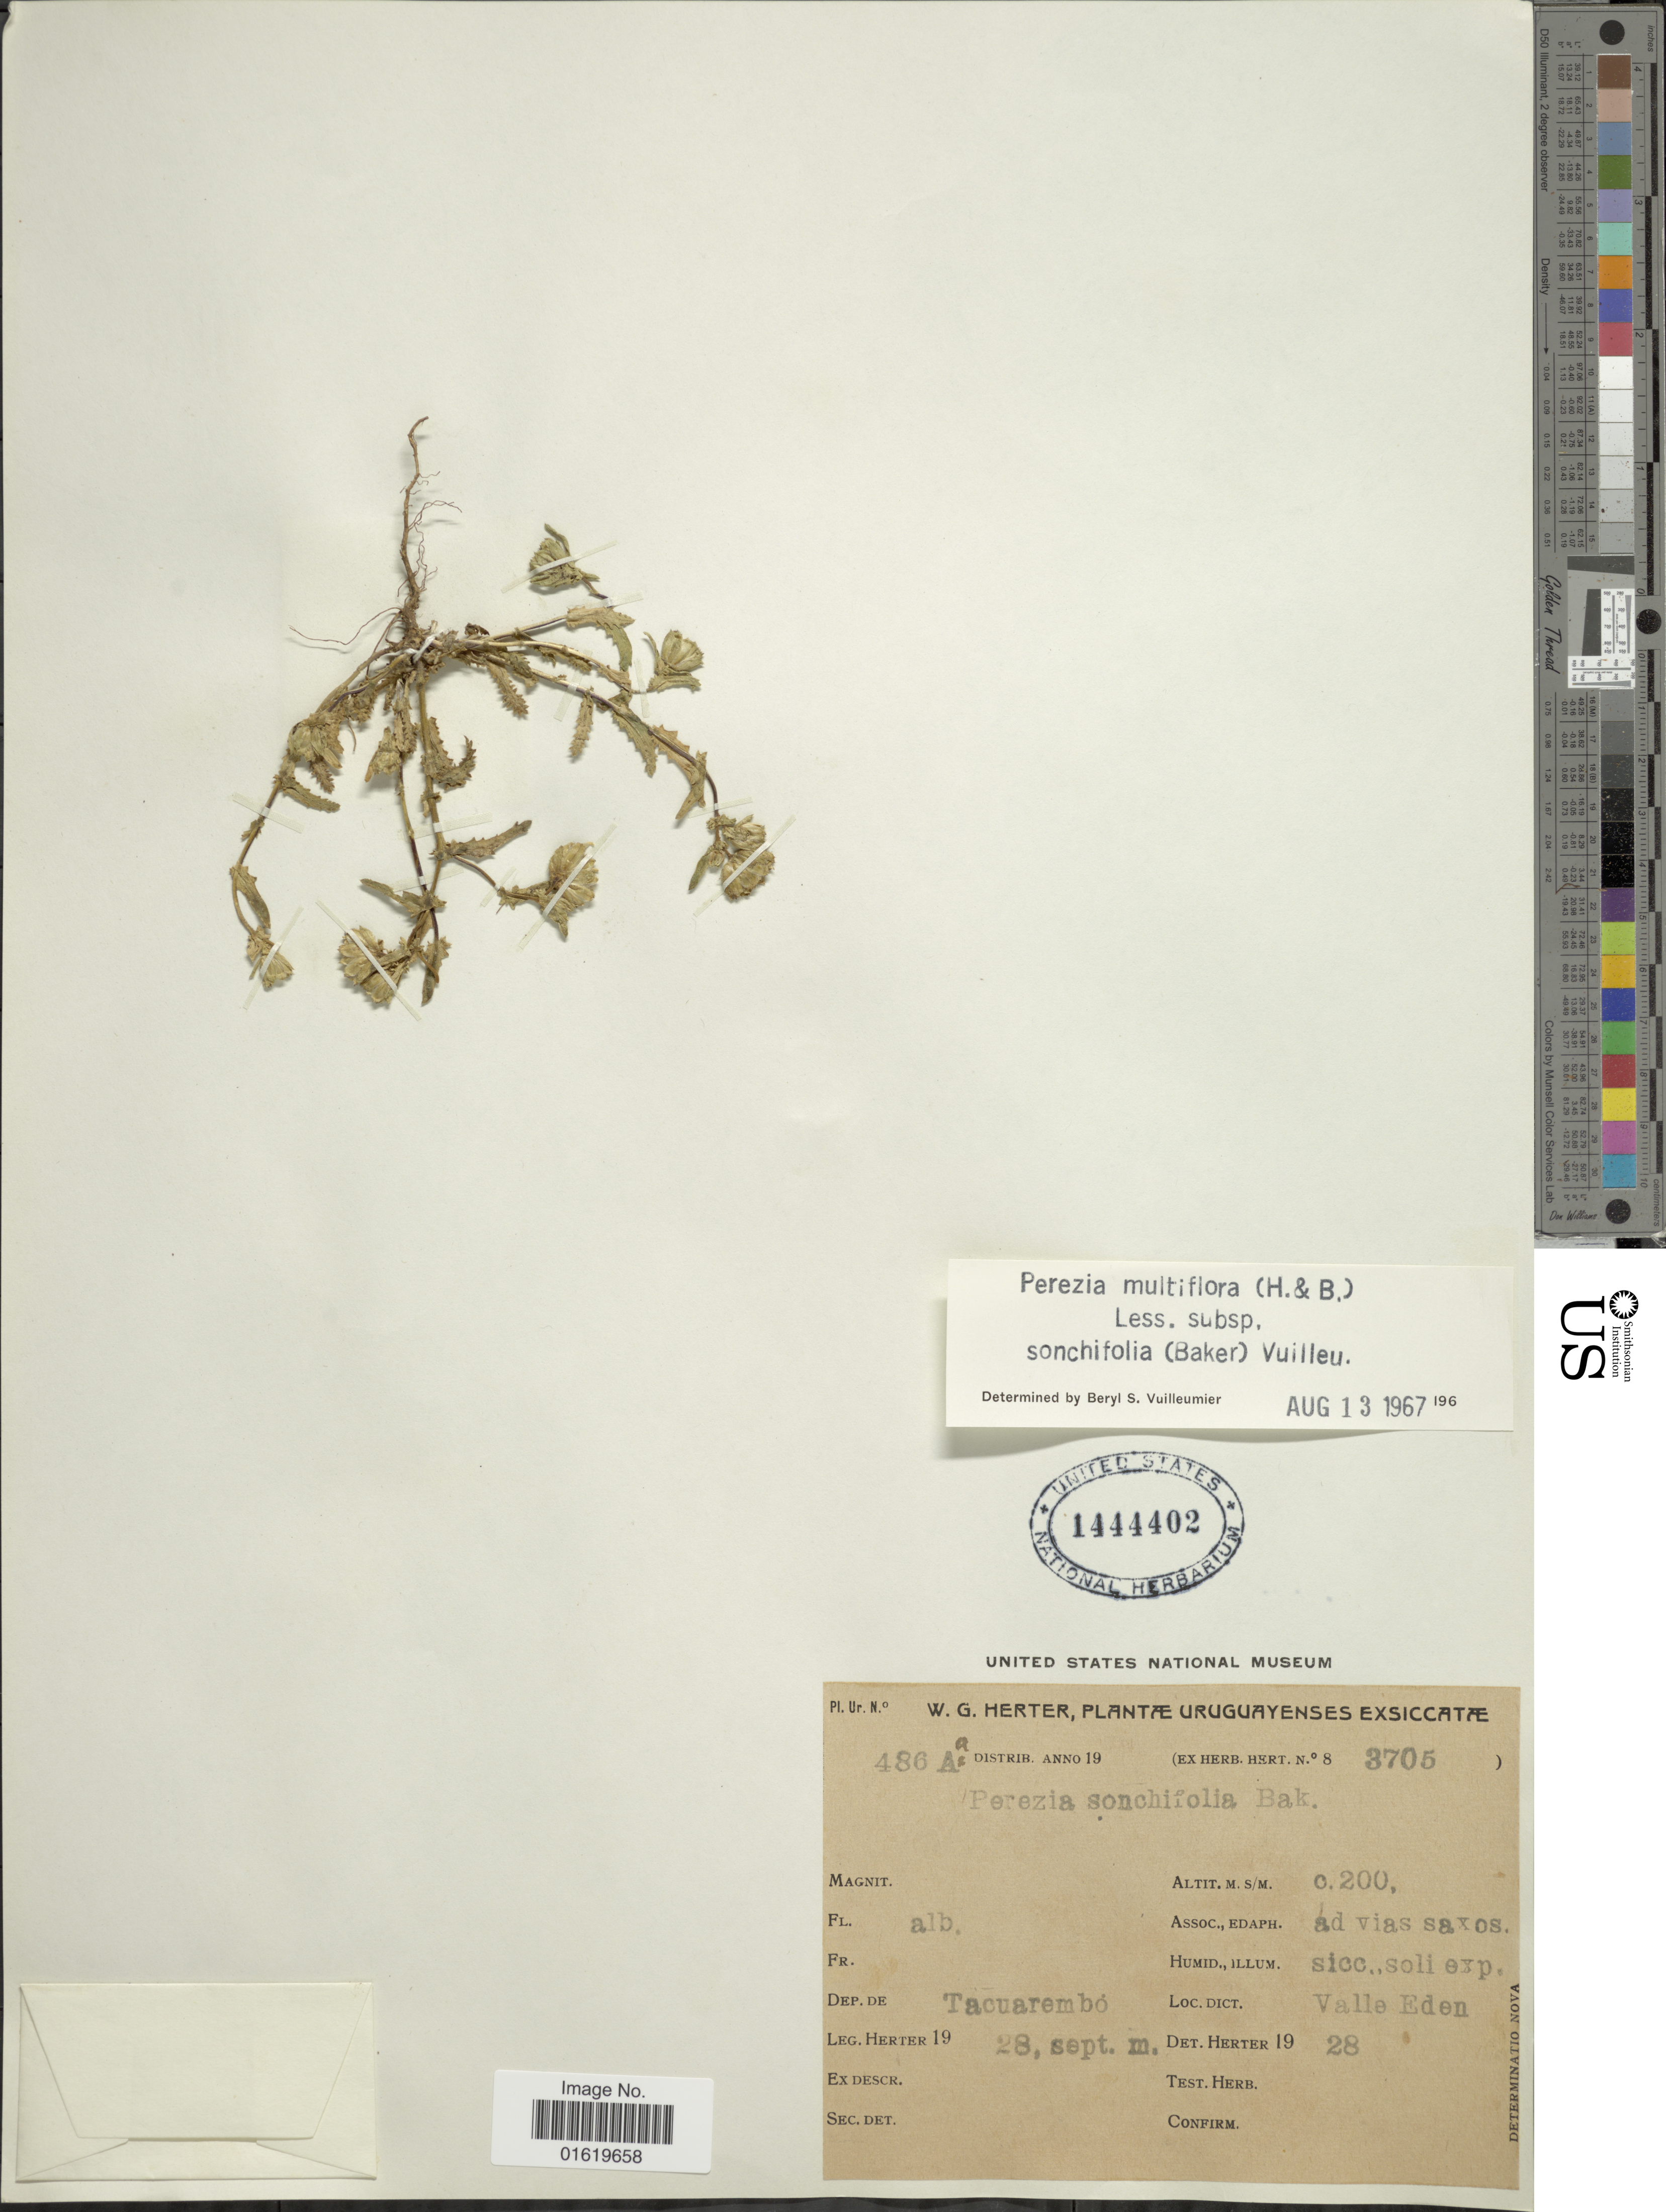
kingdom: Plantae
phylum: Tracheophyta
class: Magnoliopsida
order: Asterales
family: Asteraceae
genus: Perezia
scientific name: Perezia multiflora subsp. sonchifolia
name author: (Baker) Vuilleum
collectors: W. G. Herter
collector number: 486a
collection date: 1928-09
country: Uruguay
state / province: Tacuarembó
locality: Dep. de Tacuarembó.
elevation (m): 200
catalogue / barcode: US 1444402